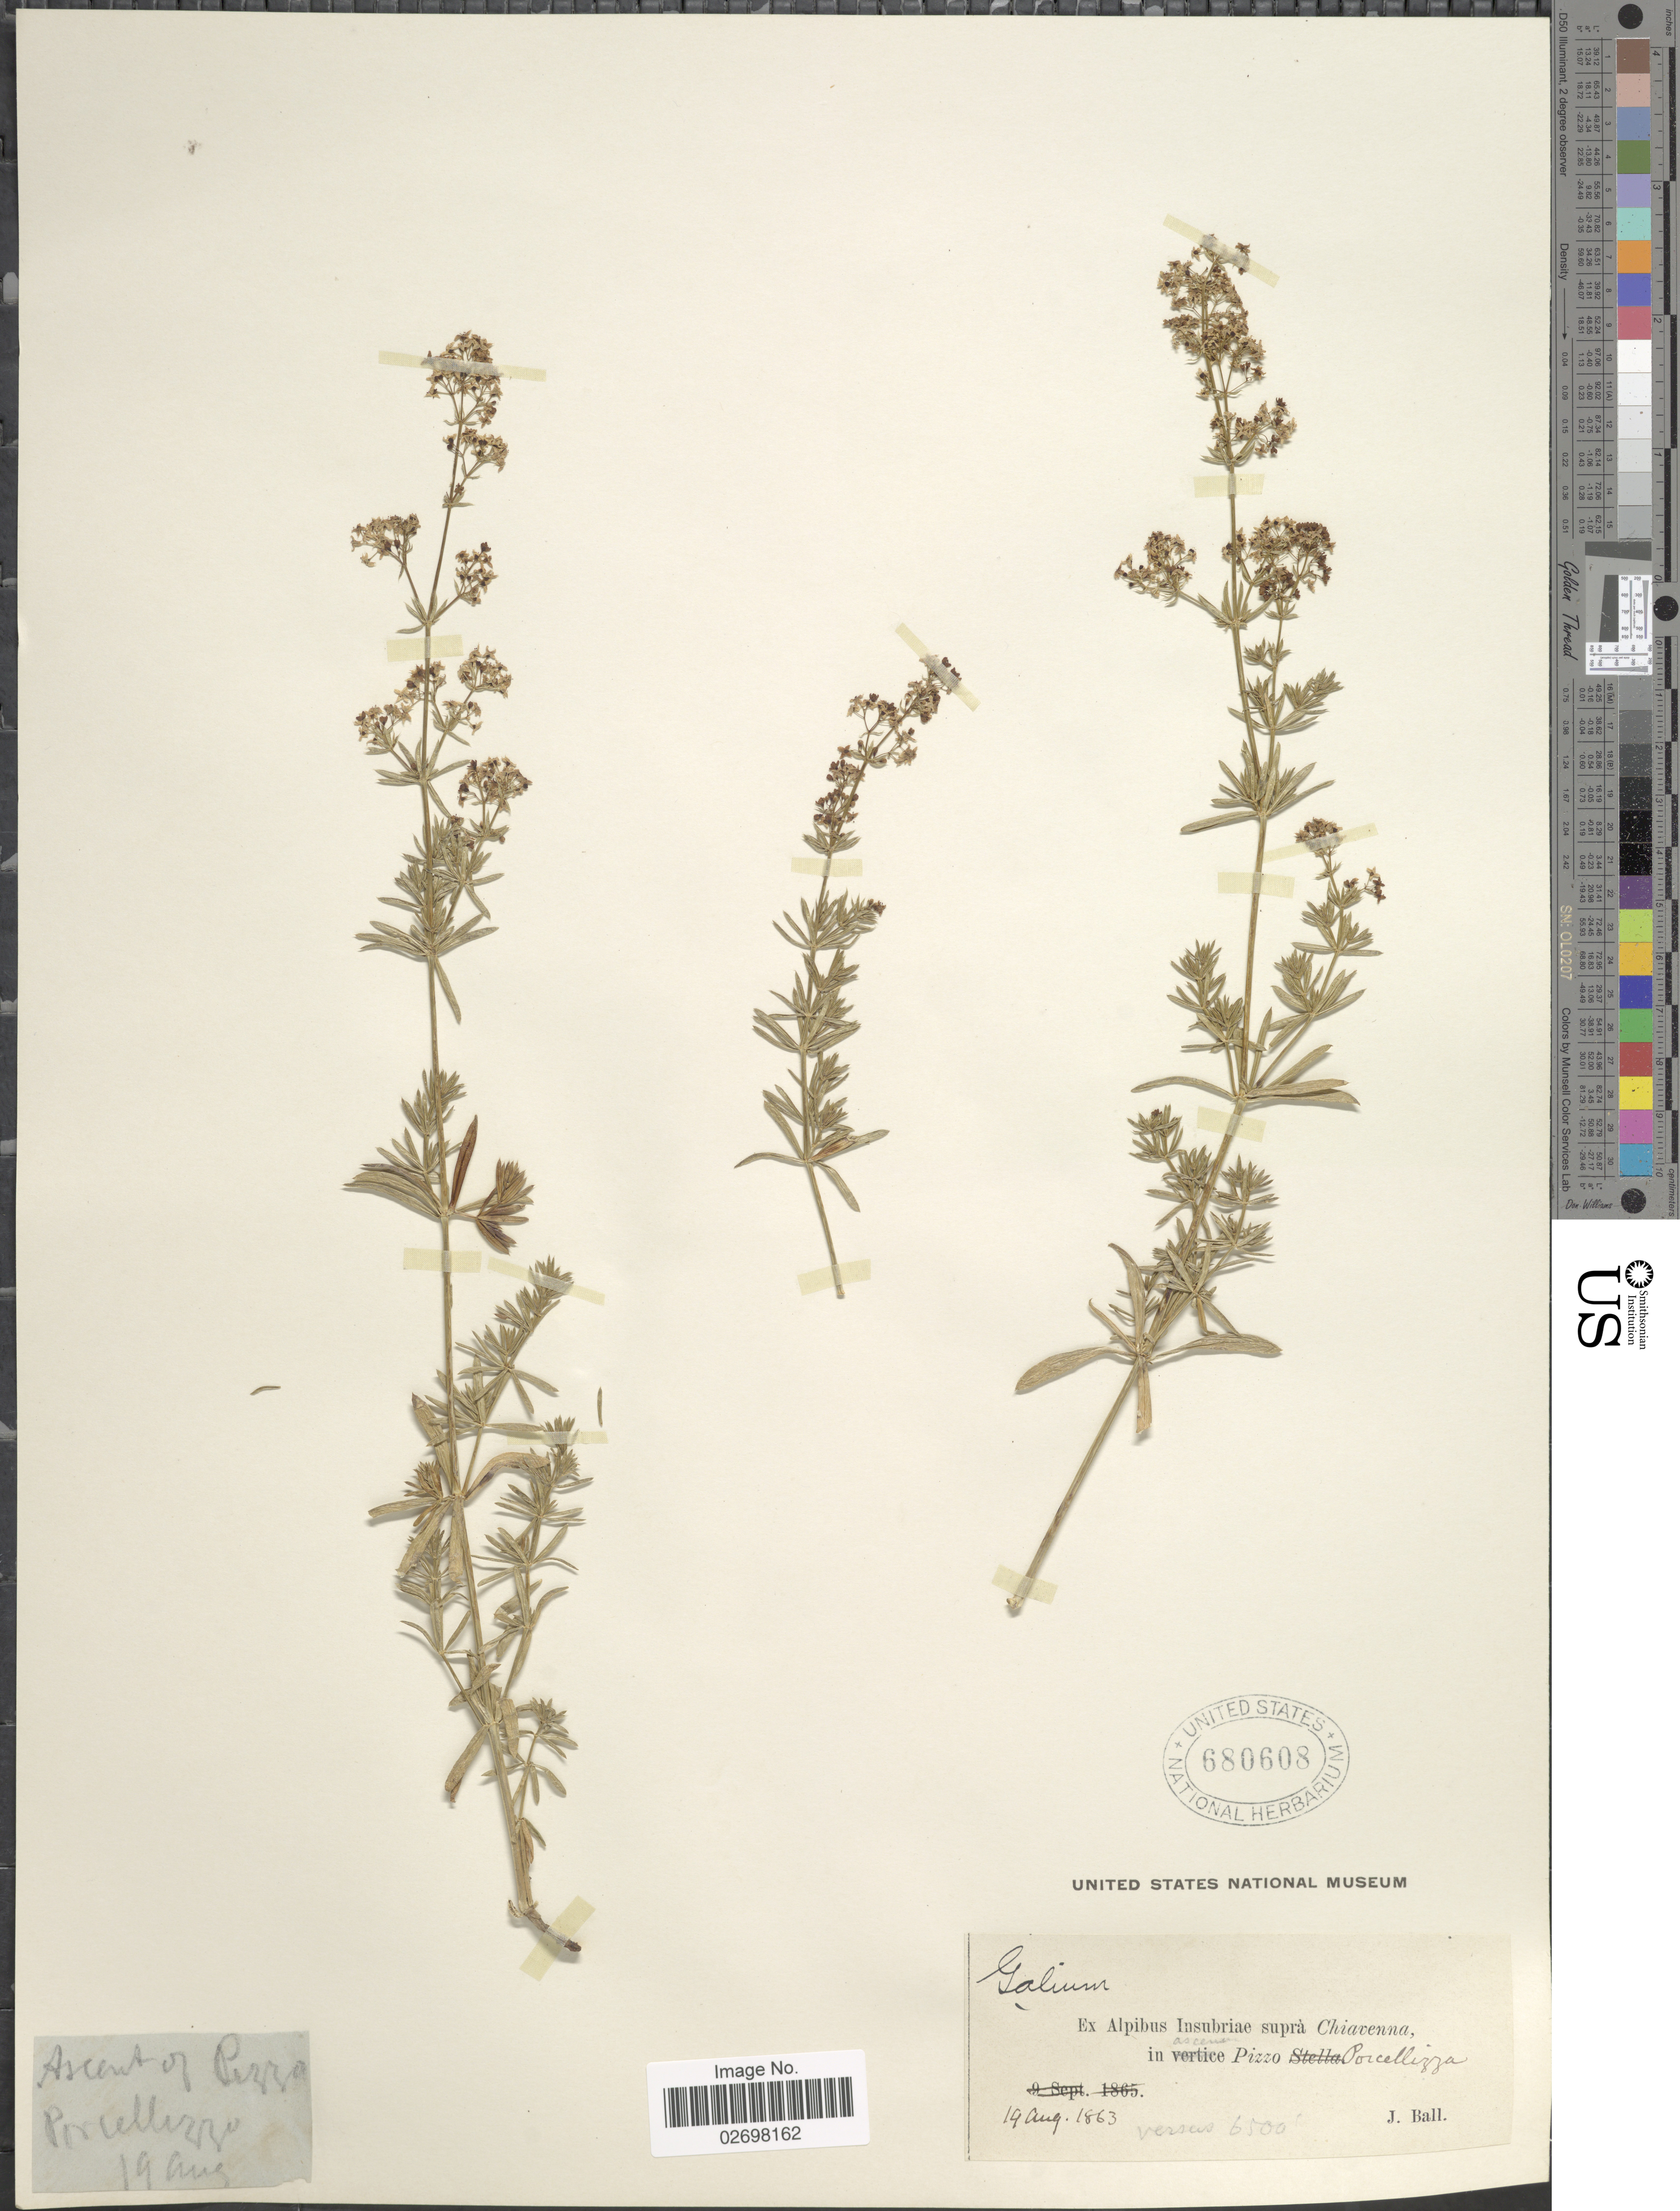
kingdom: Plantae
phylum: Tracheophyta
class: Magnoliopsida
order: Gentianales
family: Rubiaceae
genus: Galium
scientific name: Galium sp.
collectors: J. Ball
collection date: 1863-08-19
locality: Alpibus Insubriae suprá Chiavenna, in ascen [illegible text] Pizzo Porcellizza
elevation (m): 1981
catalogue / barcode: US 680608